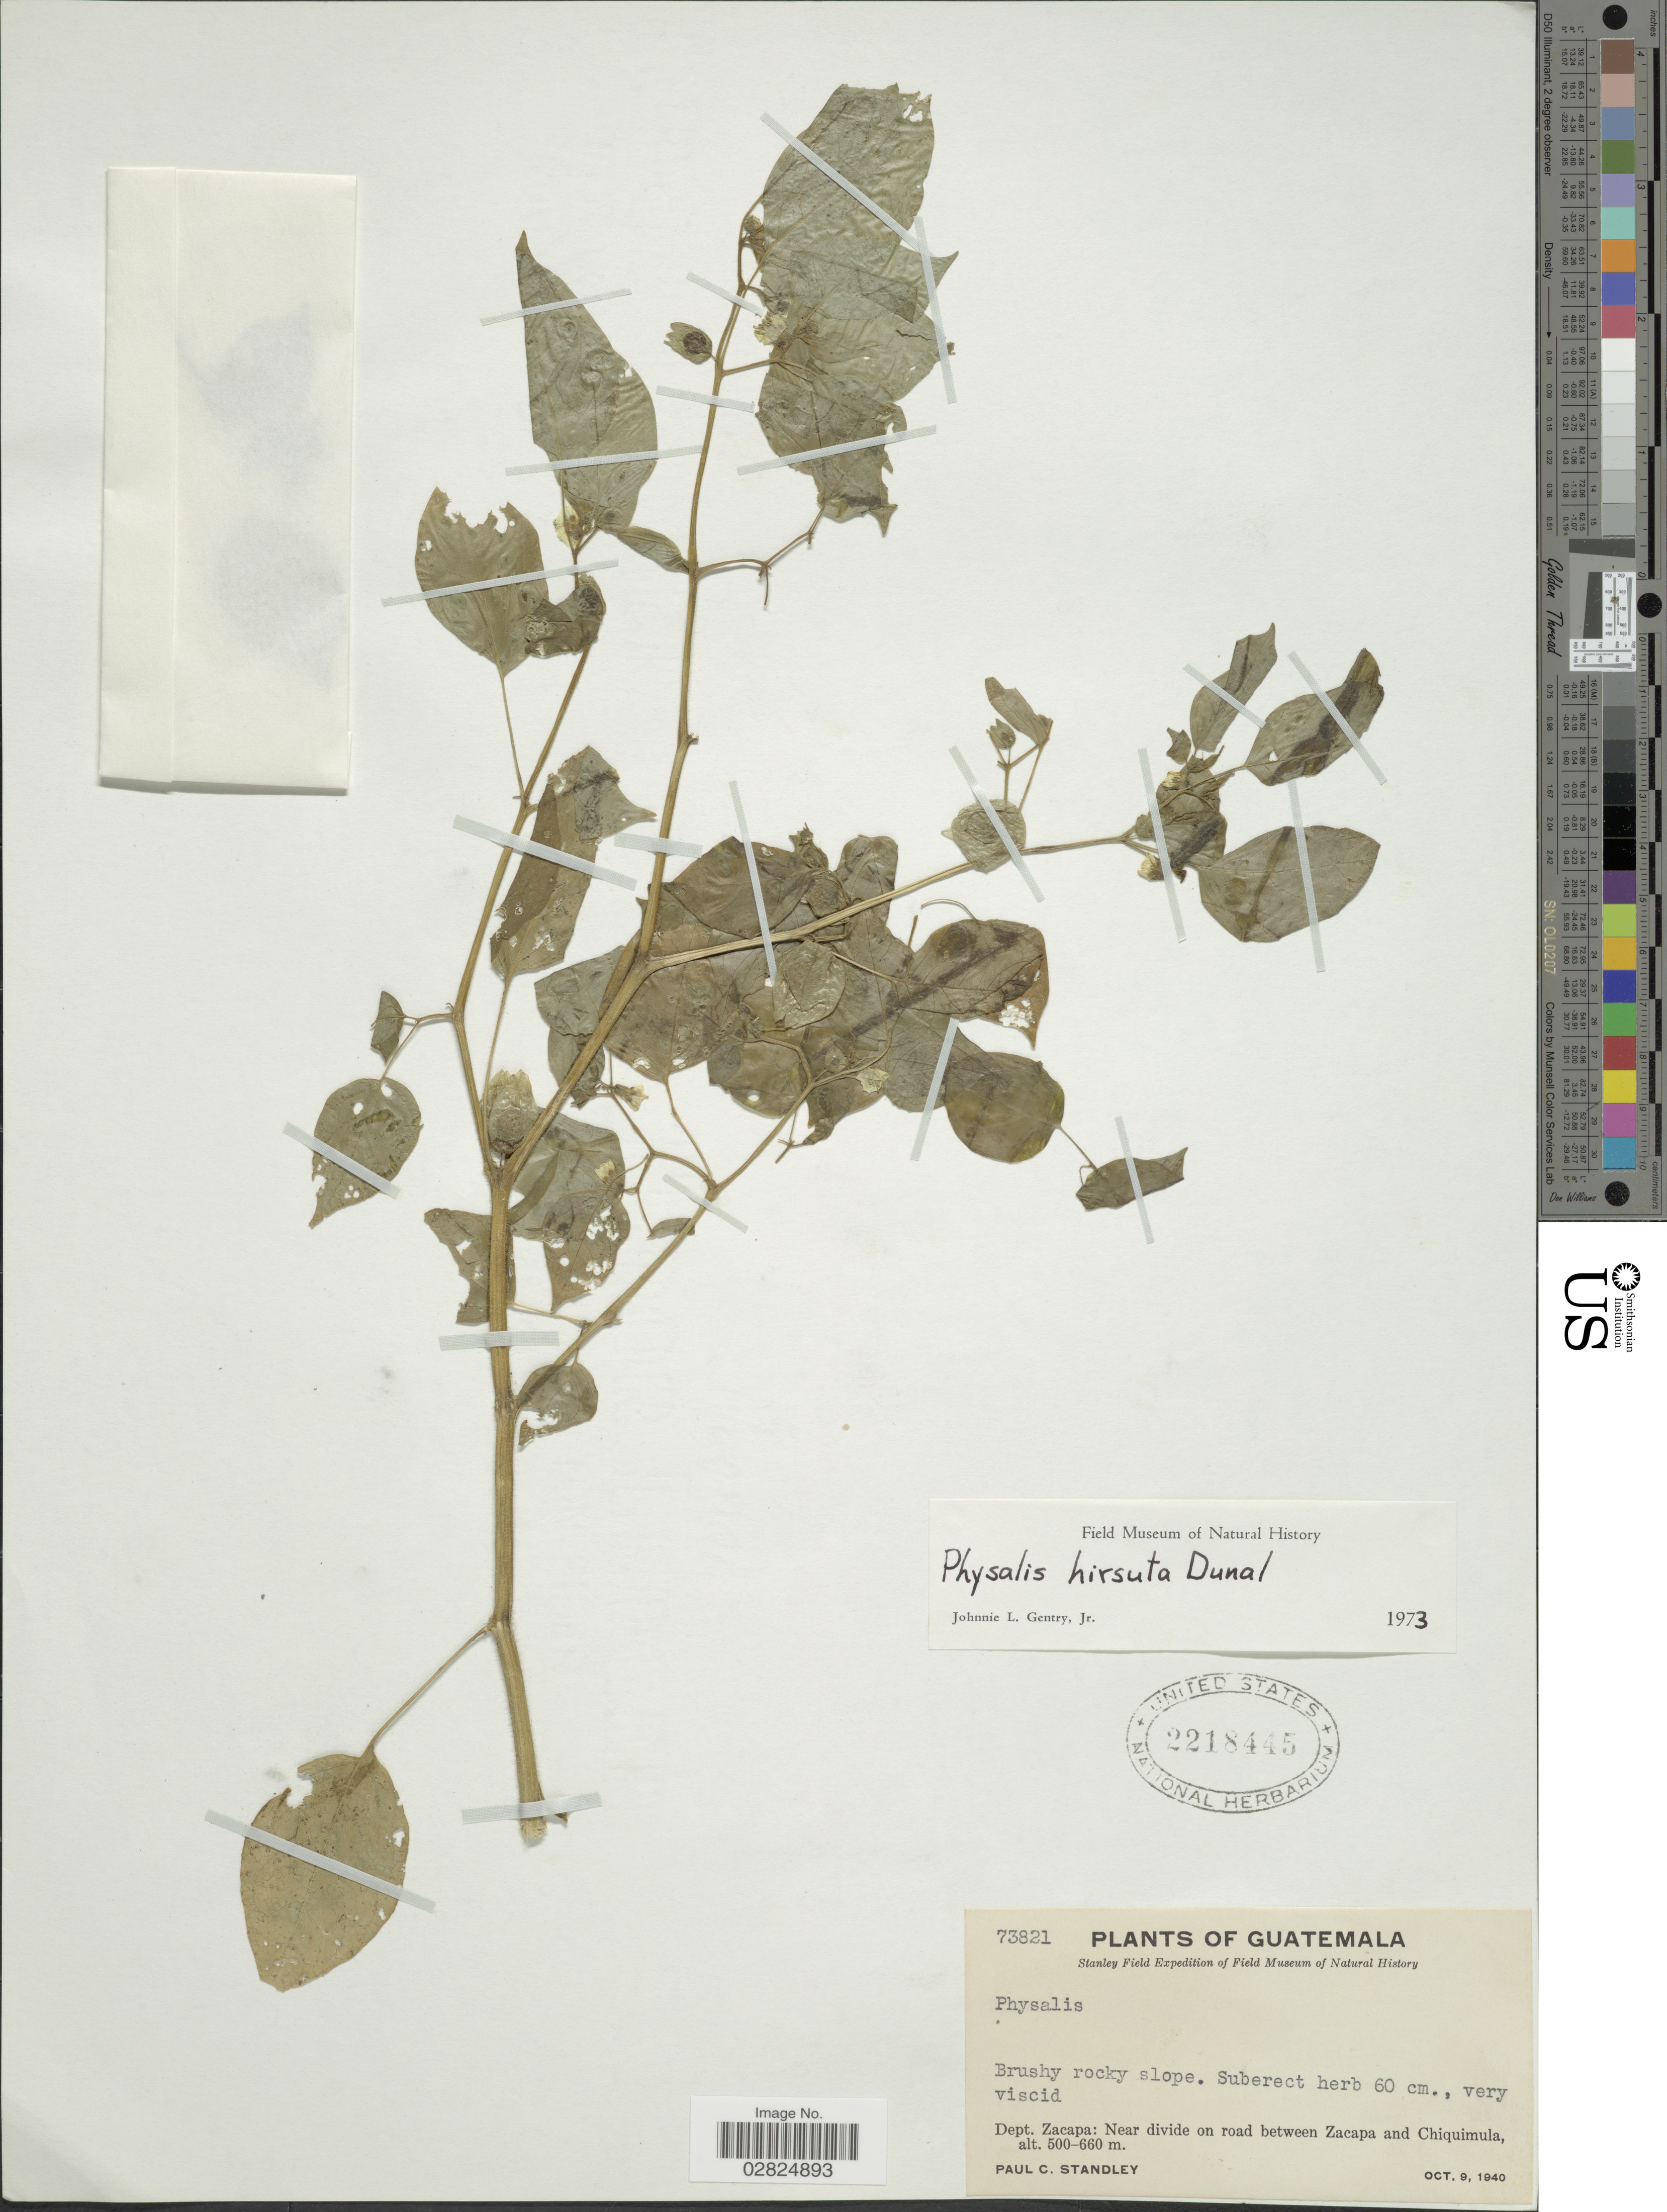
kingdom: Plantae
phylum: Tracheophyta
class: Magnoliopsida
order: Solanales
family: Solanaceae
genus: Physalis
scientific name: Physalis hirsuta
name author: M. Martens & Galeotti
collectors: P. C. Standley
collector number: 73821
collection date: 1940-10-09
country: Guatemala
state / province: Zacapa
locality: Dept. Zacapa: Near divide on road between Zacapa and Chiquimula.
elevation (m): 500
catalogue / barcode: US 2218445